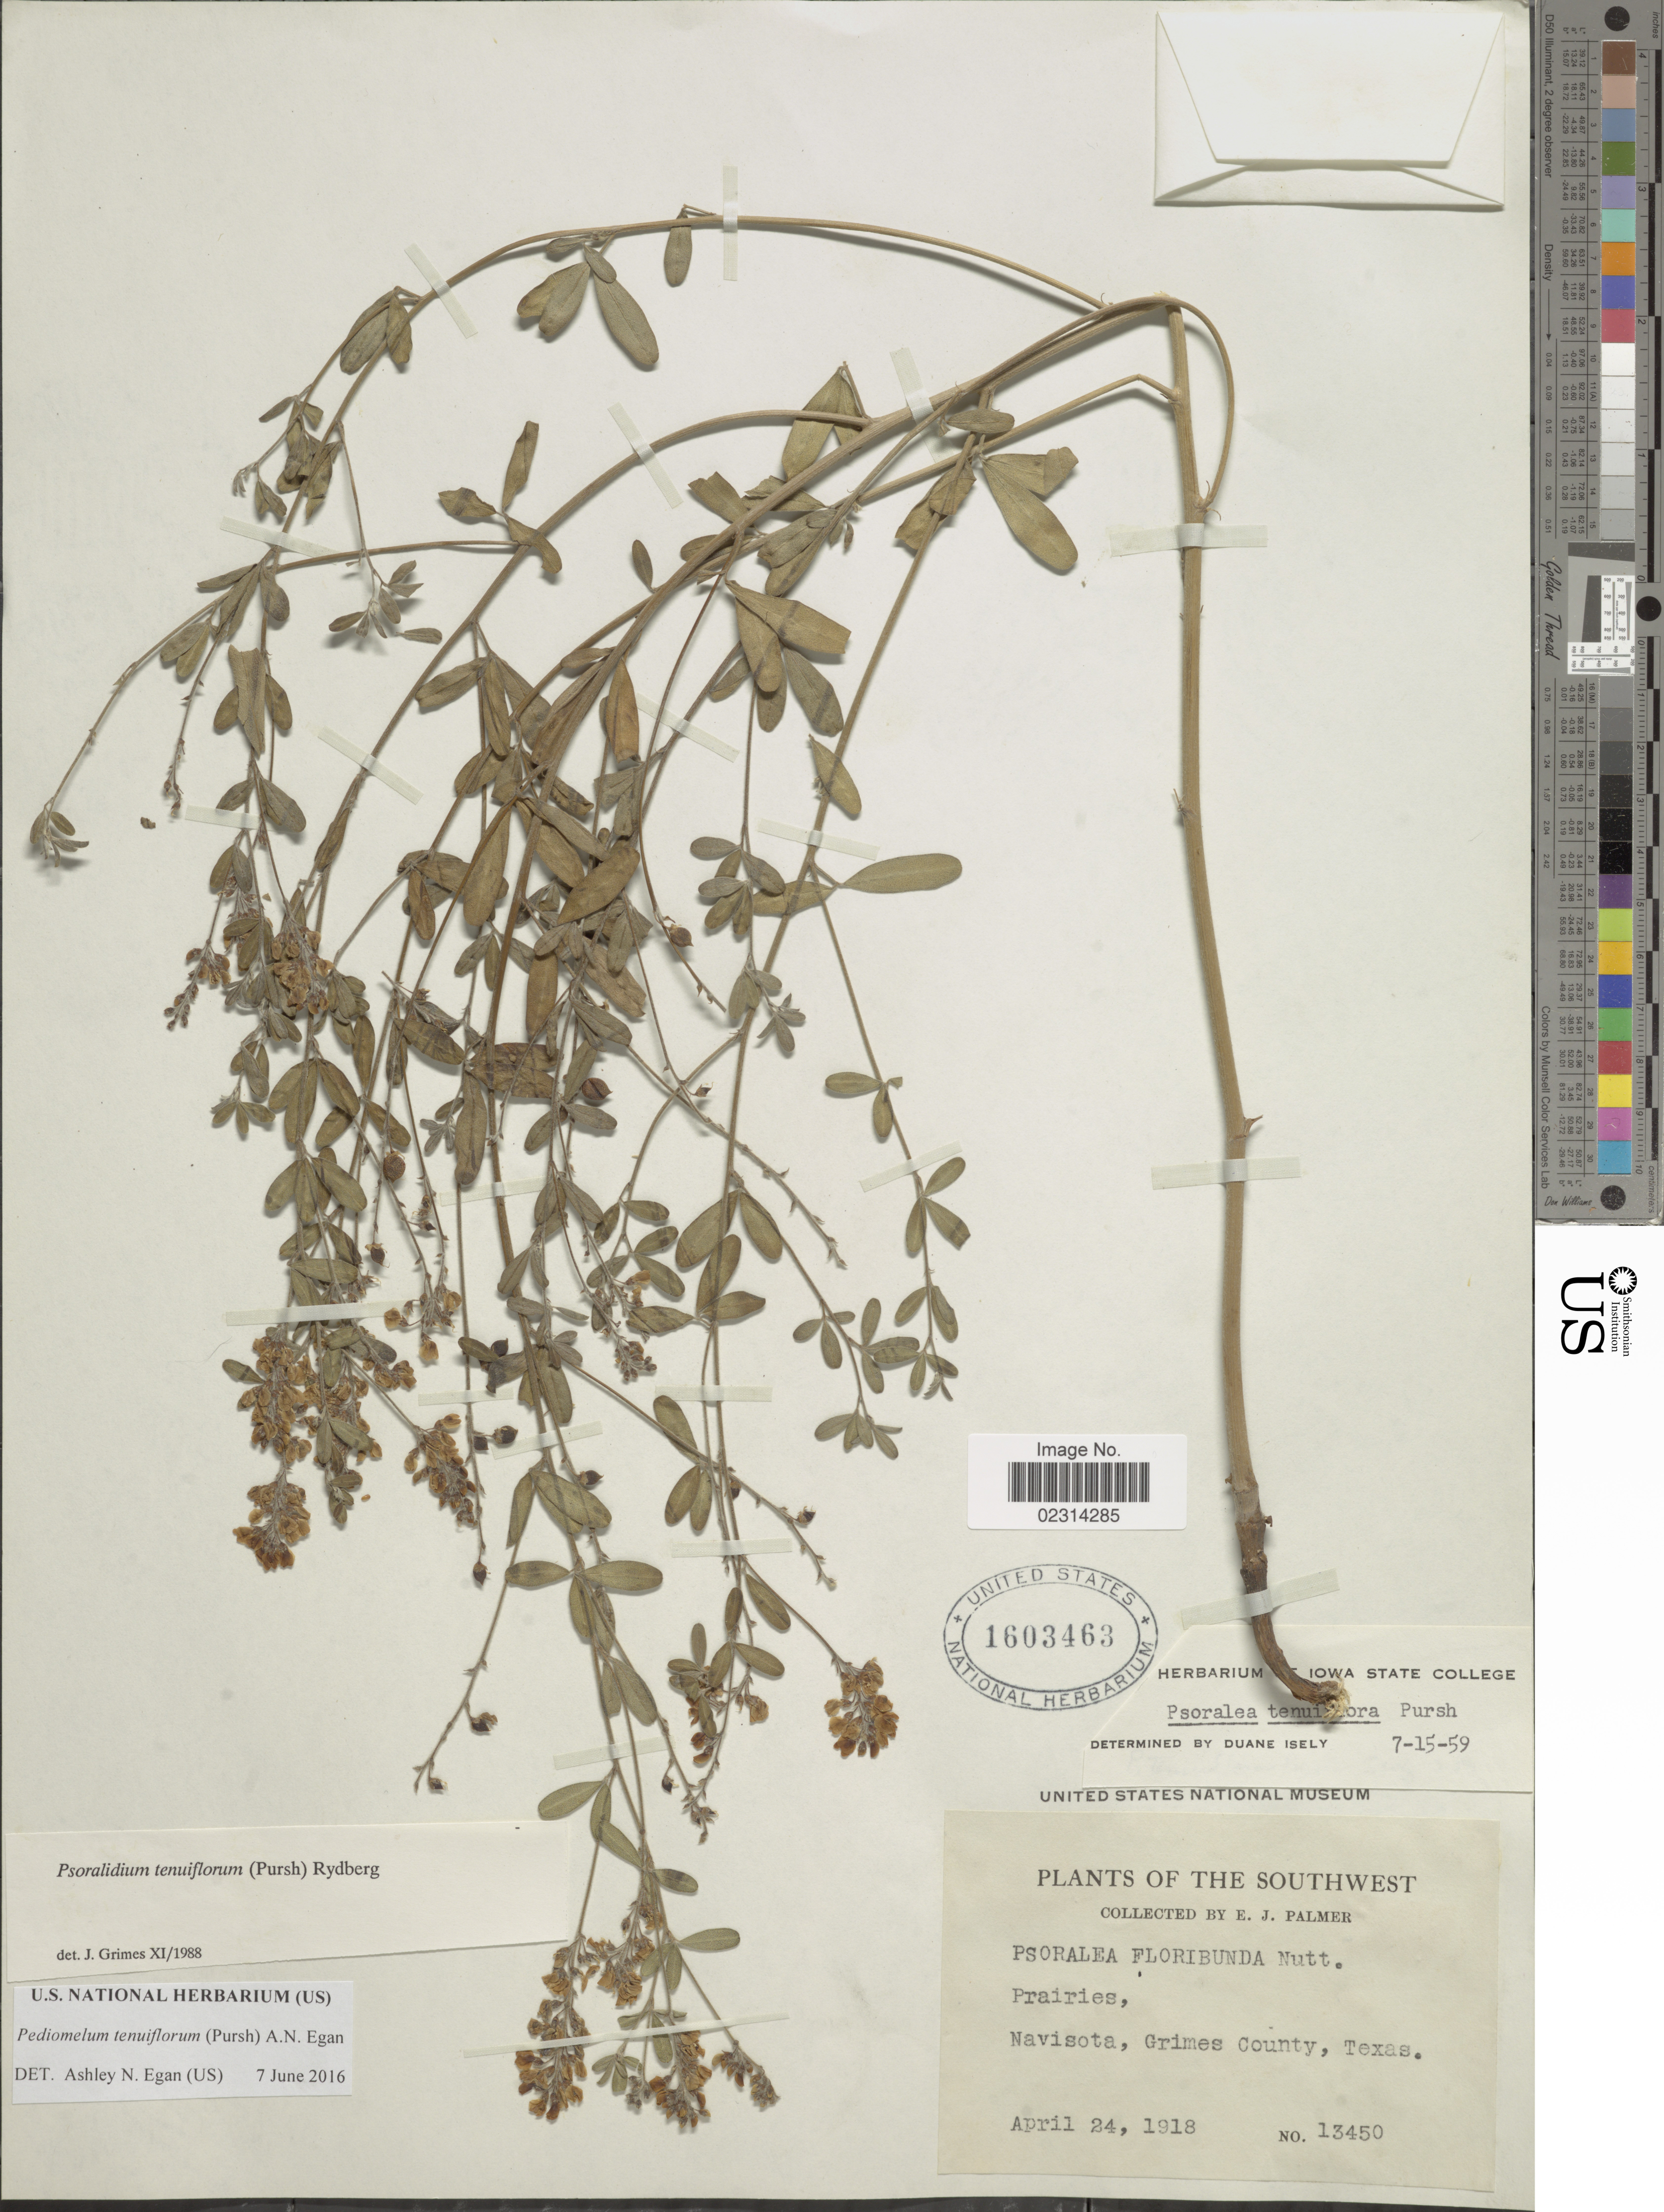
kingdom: Plantae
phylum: Tracheophyta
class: Magnoliopsida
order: Fabales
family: Fabaceae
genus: Psoralidium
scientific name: Psoralidium tenuiflorum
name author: (Pursh) Rydb.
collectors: E. J. Palmer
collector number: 13450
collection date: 1918-04-24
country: United States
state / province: Texas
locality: Southwest. Navisota, Grimes County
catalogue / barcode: US 1603463